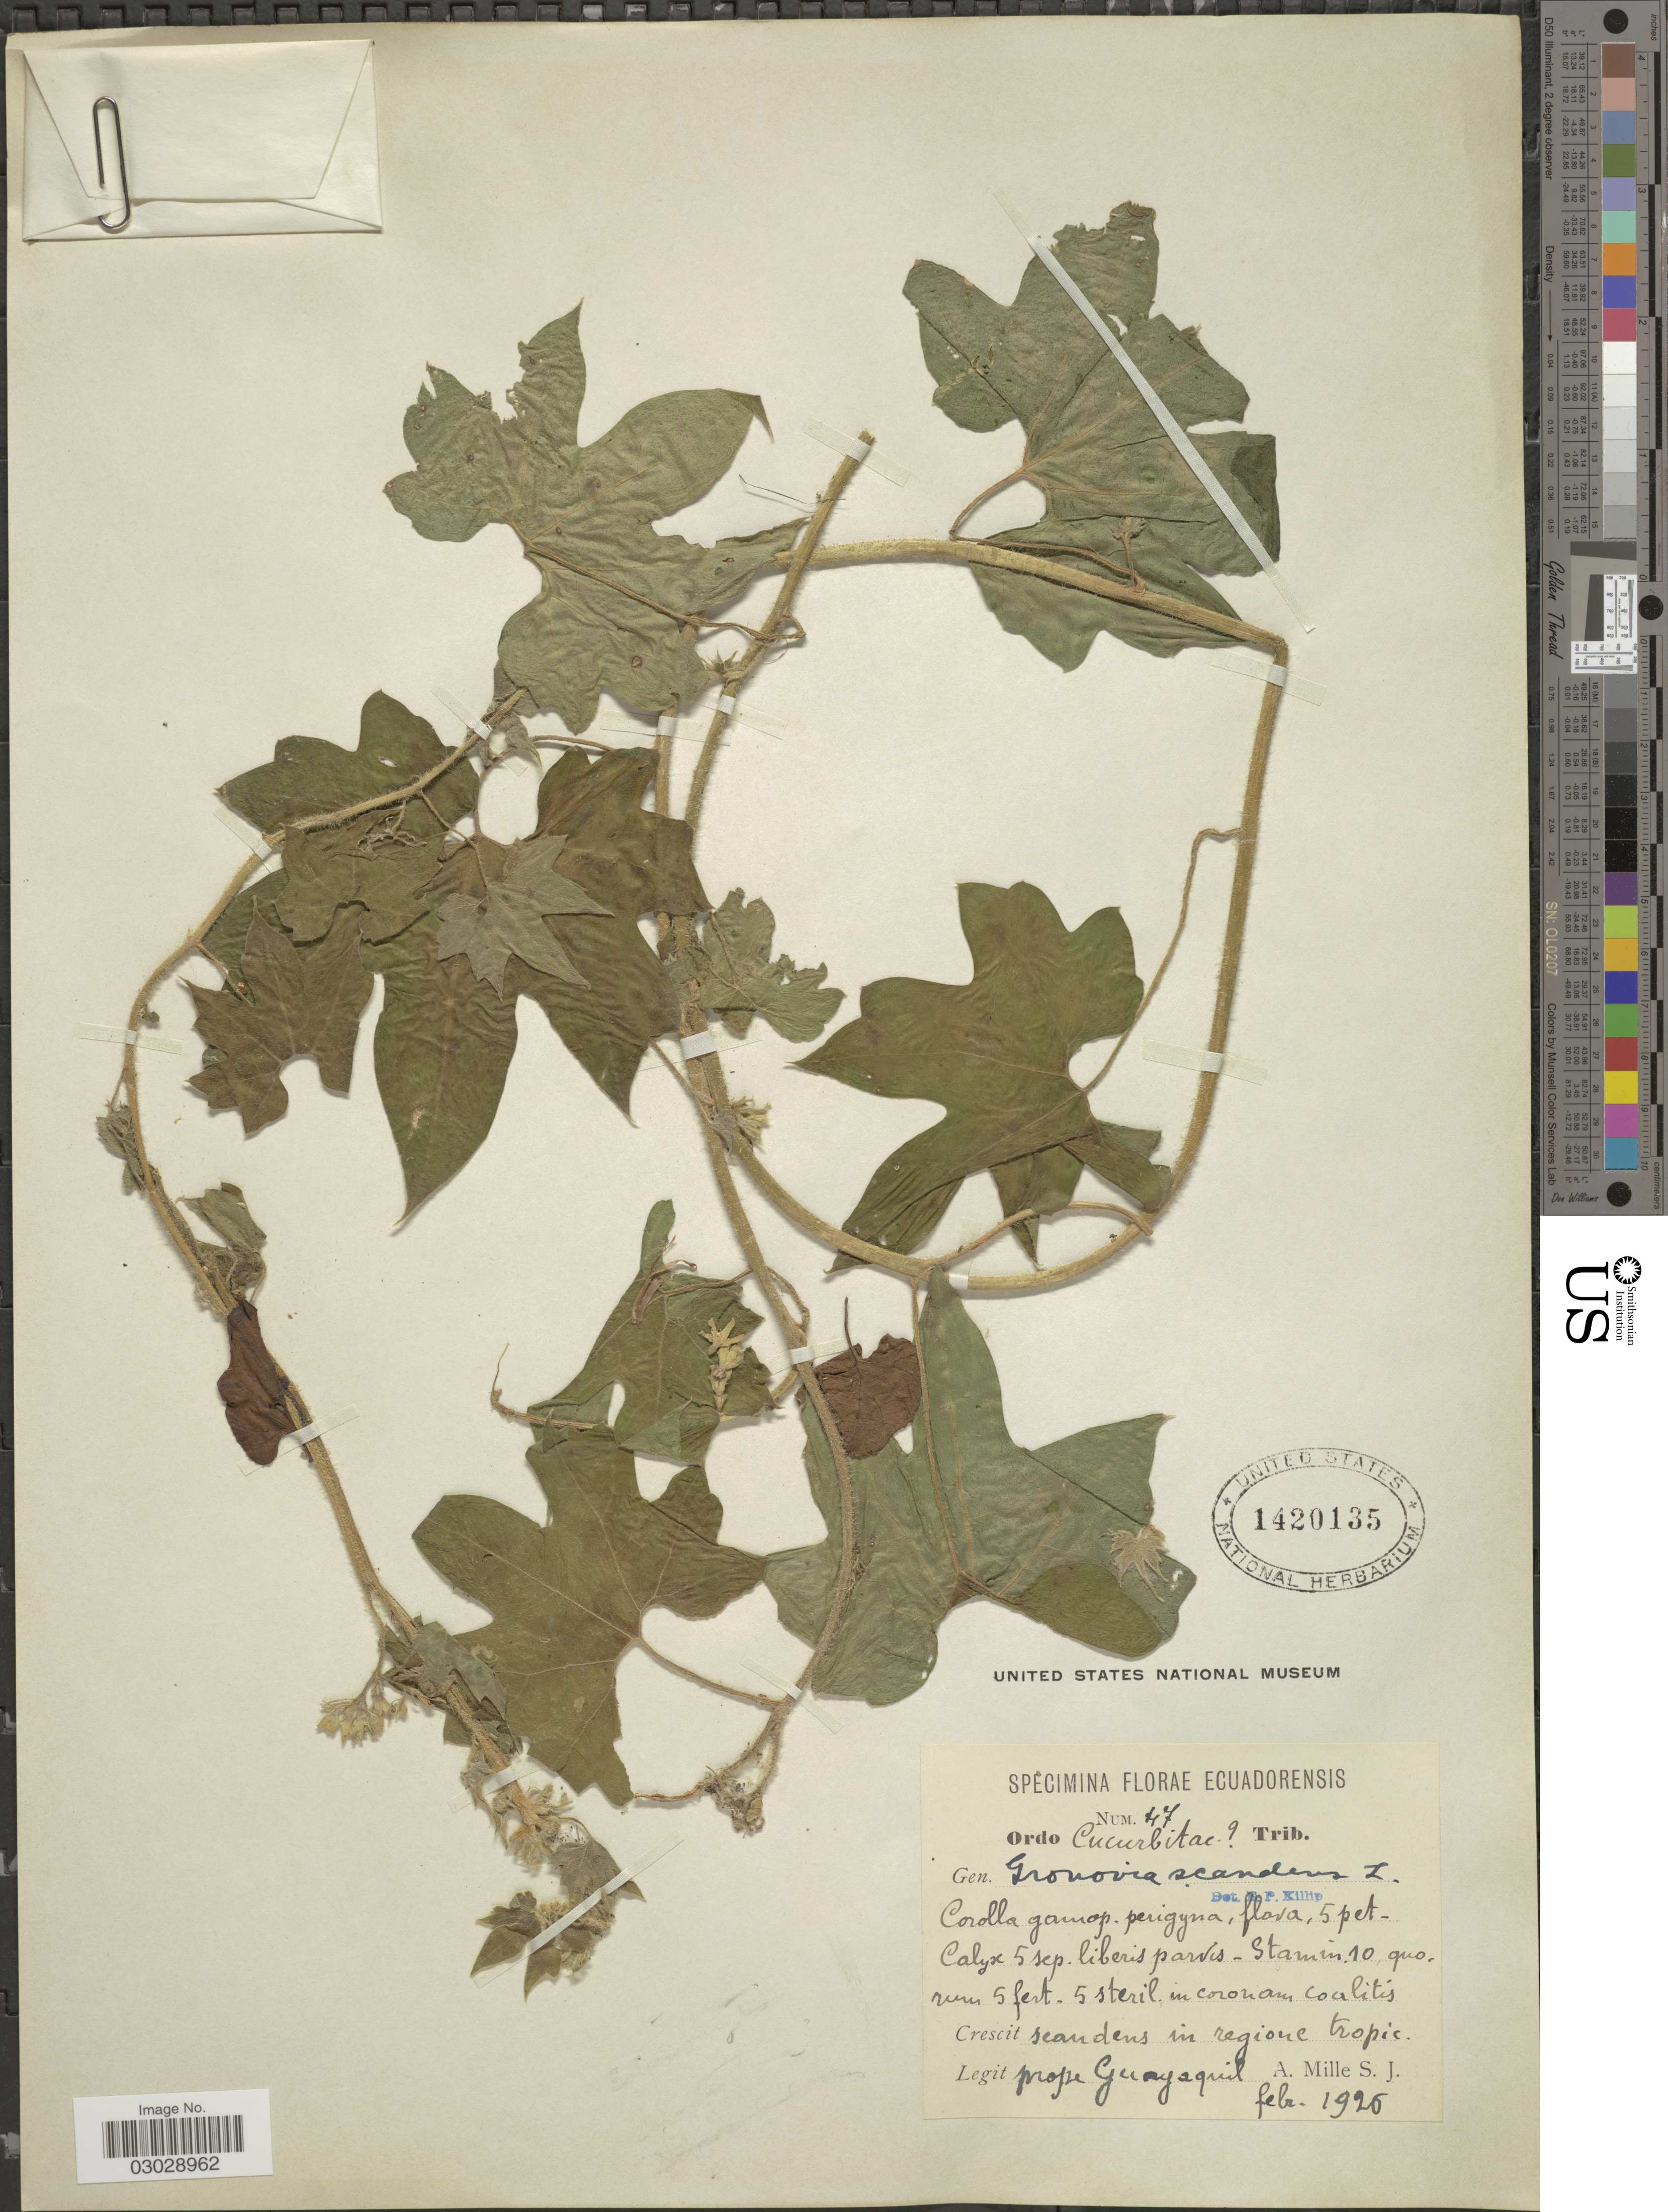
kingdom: Plantae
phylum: Tracheophyta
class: Magnoliopsida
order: Cornales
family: Loasaceae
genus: Gronovia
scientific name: Gronovia scandens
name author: L.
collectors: A. Mille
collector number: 47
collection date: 1926-02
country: Ecuador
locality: Prope Guayaquil.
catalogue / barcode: US 1420135